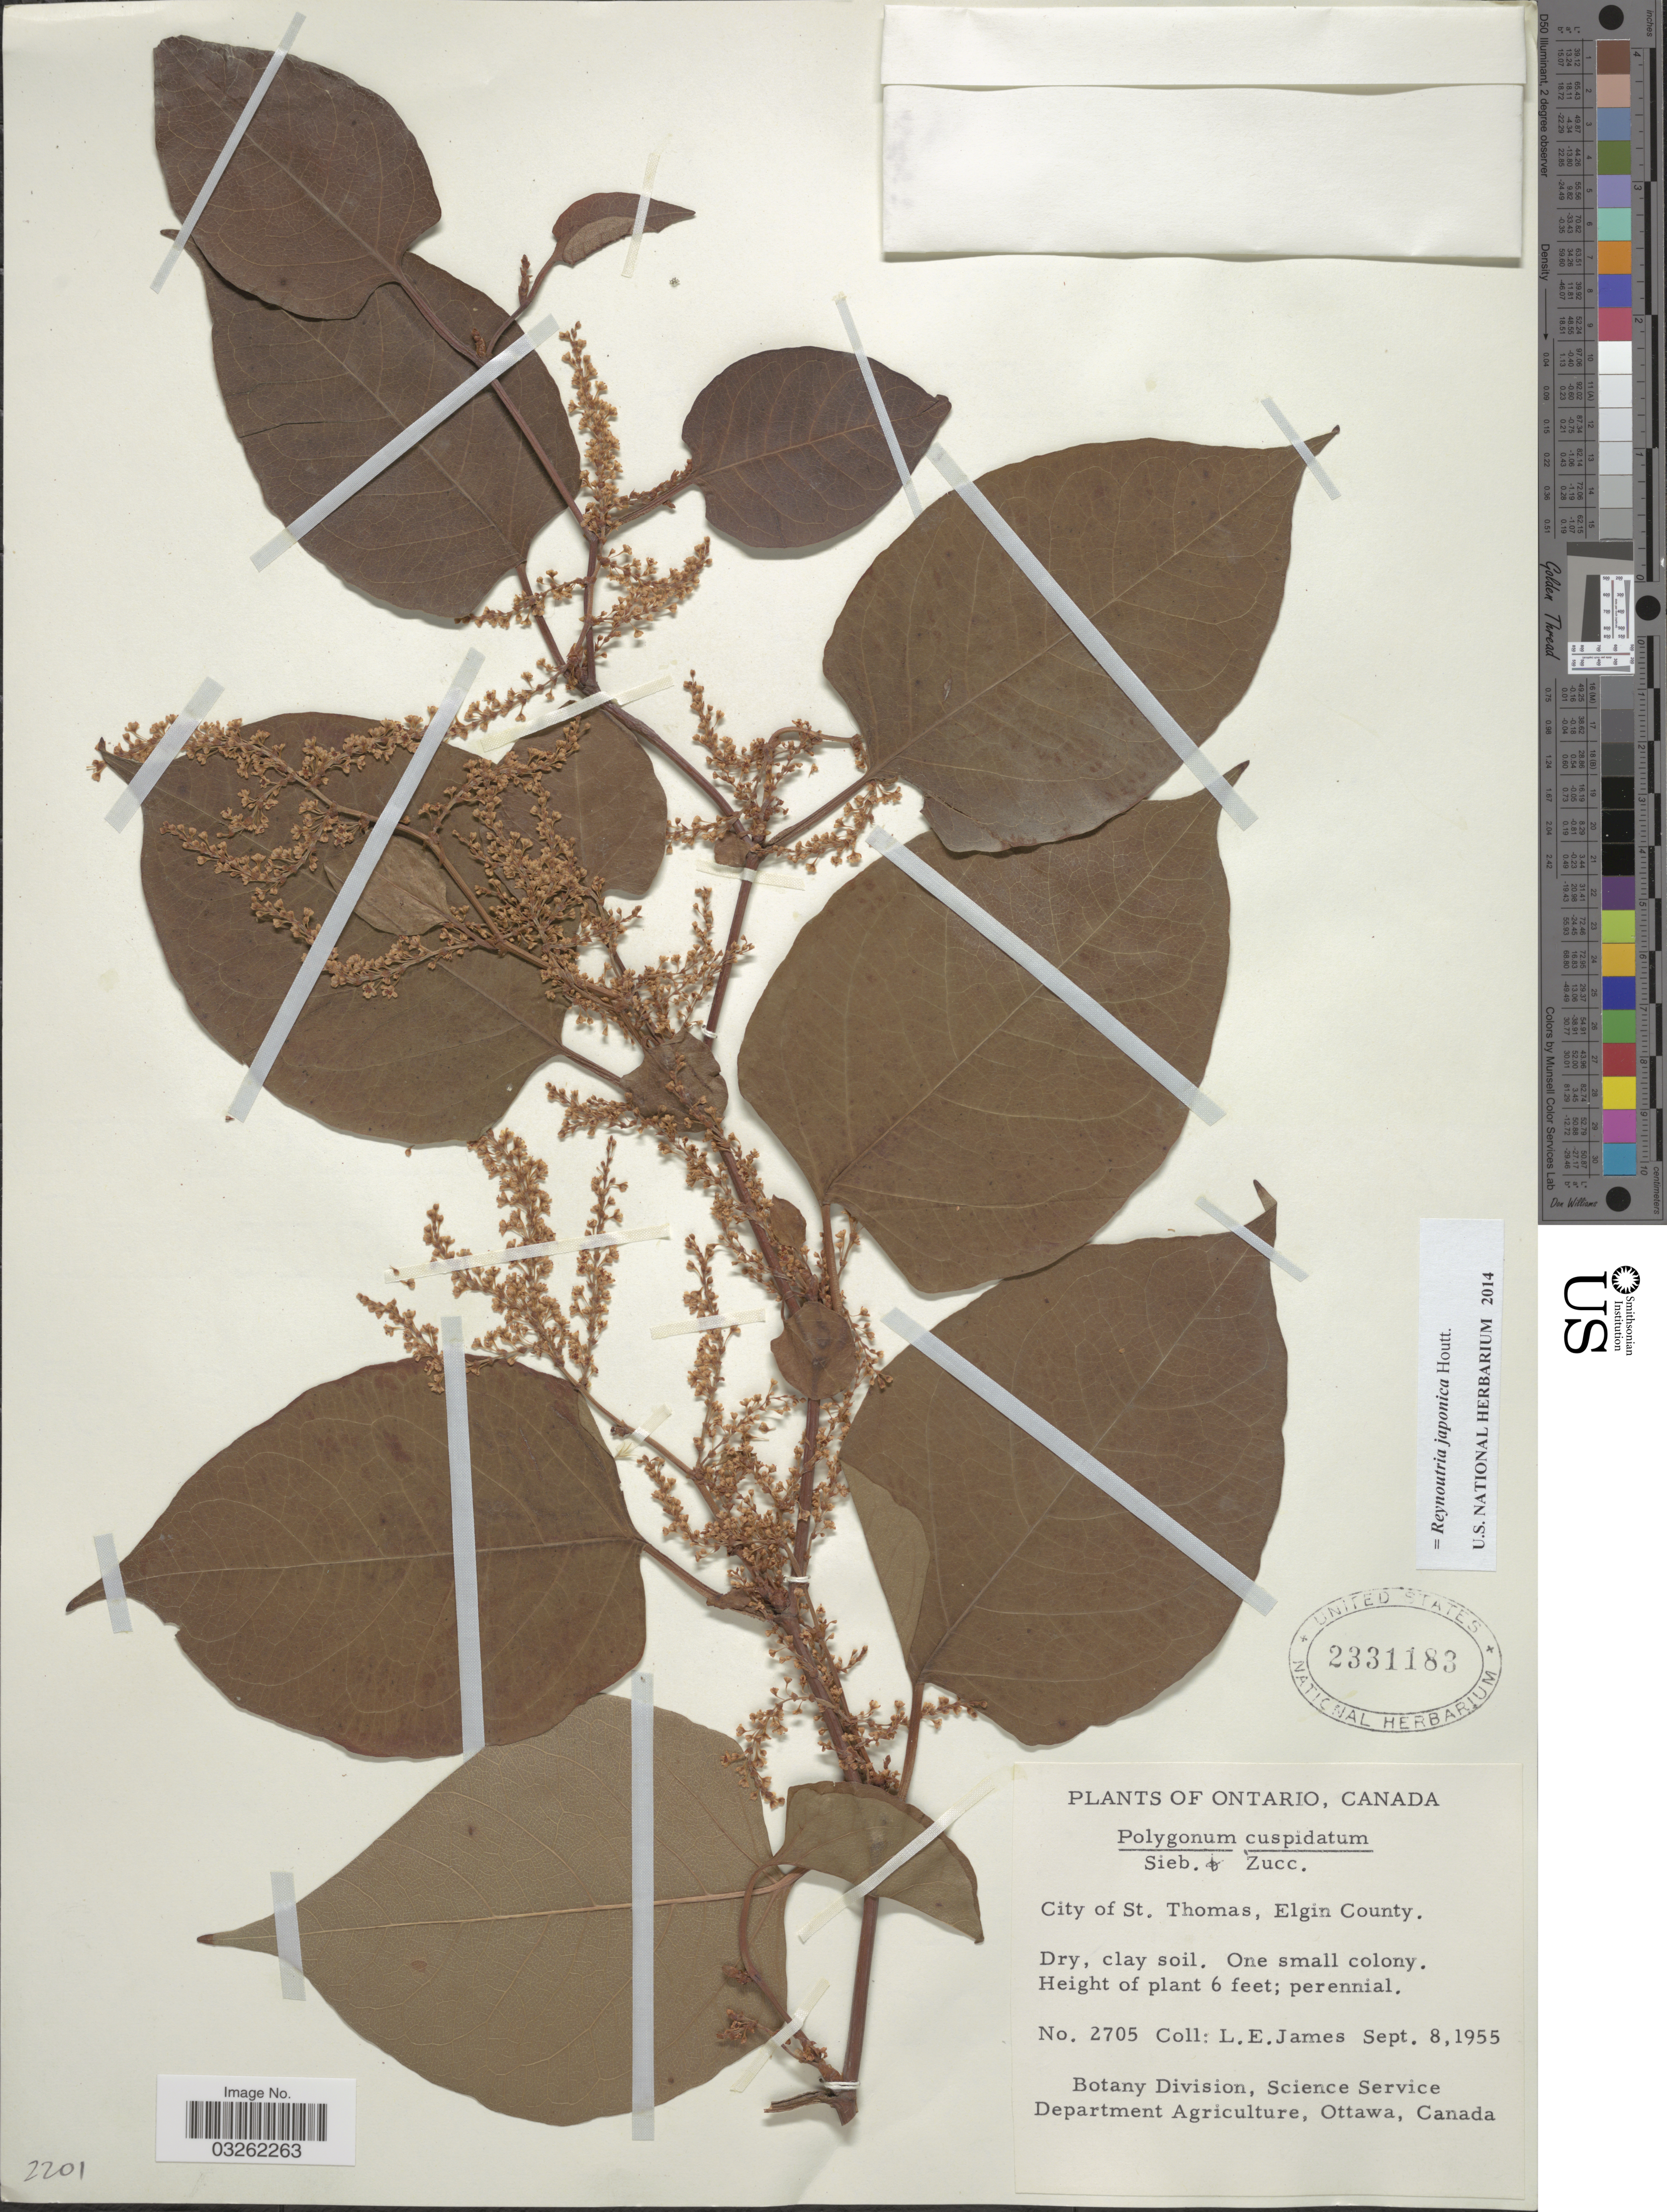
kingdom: Plantae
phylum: Tracheophyta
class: Magnoliopsida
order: Caryophyllales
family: Polygonaceae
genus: Reynoutria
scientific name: Reynoutria japonica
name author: Houtt.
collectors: L. E. James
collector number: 2705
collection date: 1955-09-08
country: Canada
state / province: Ontario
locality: City of St. Thomas, Elgin County.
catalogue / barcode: US 2331183